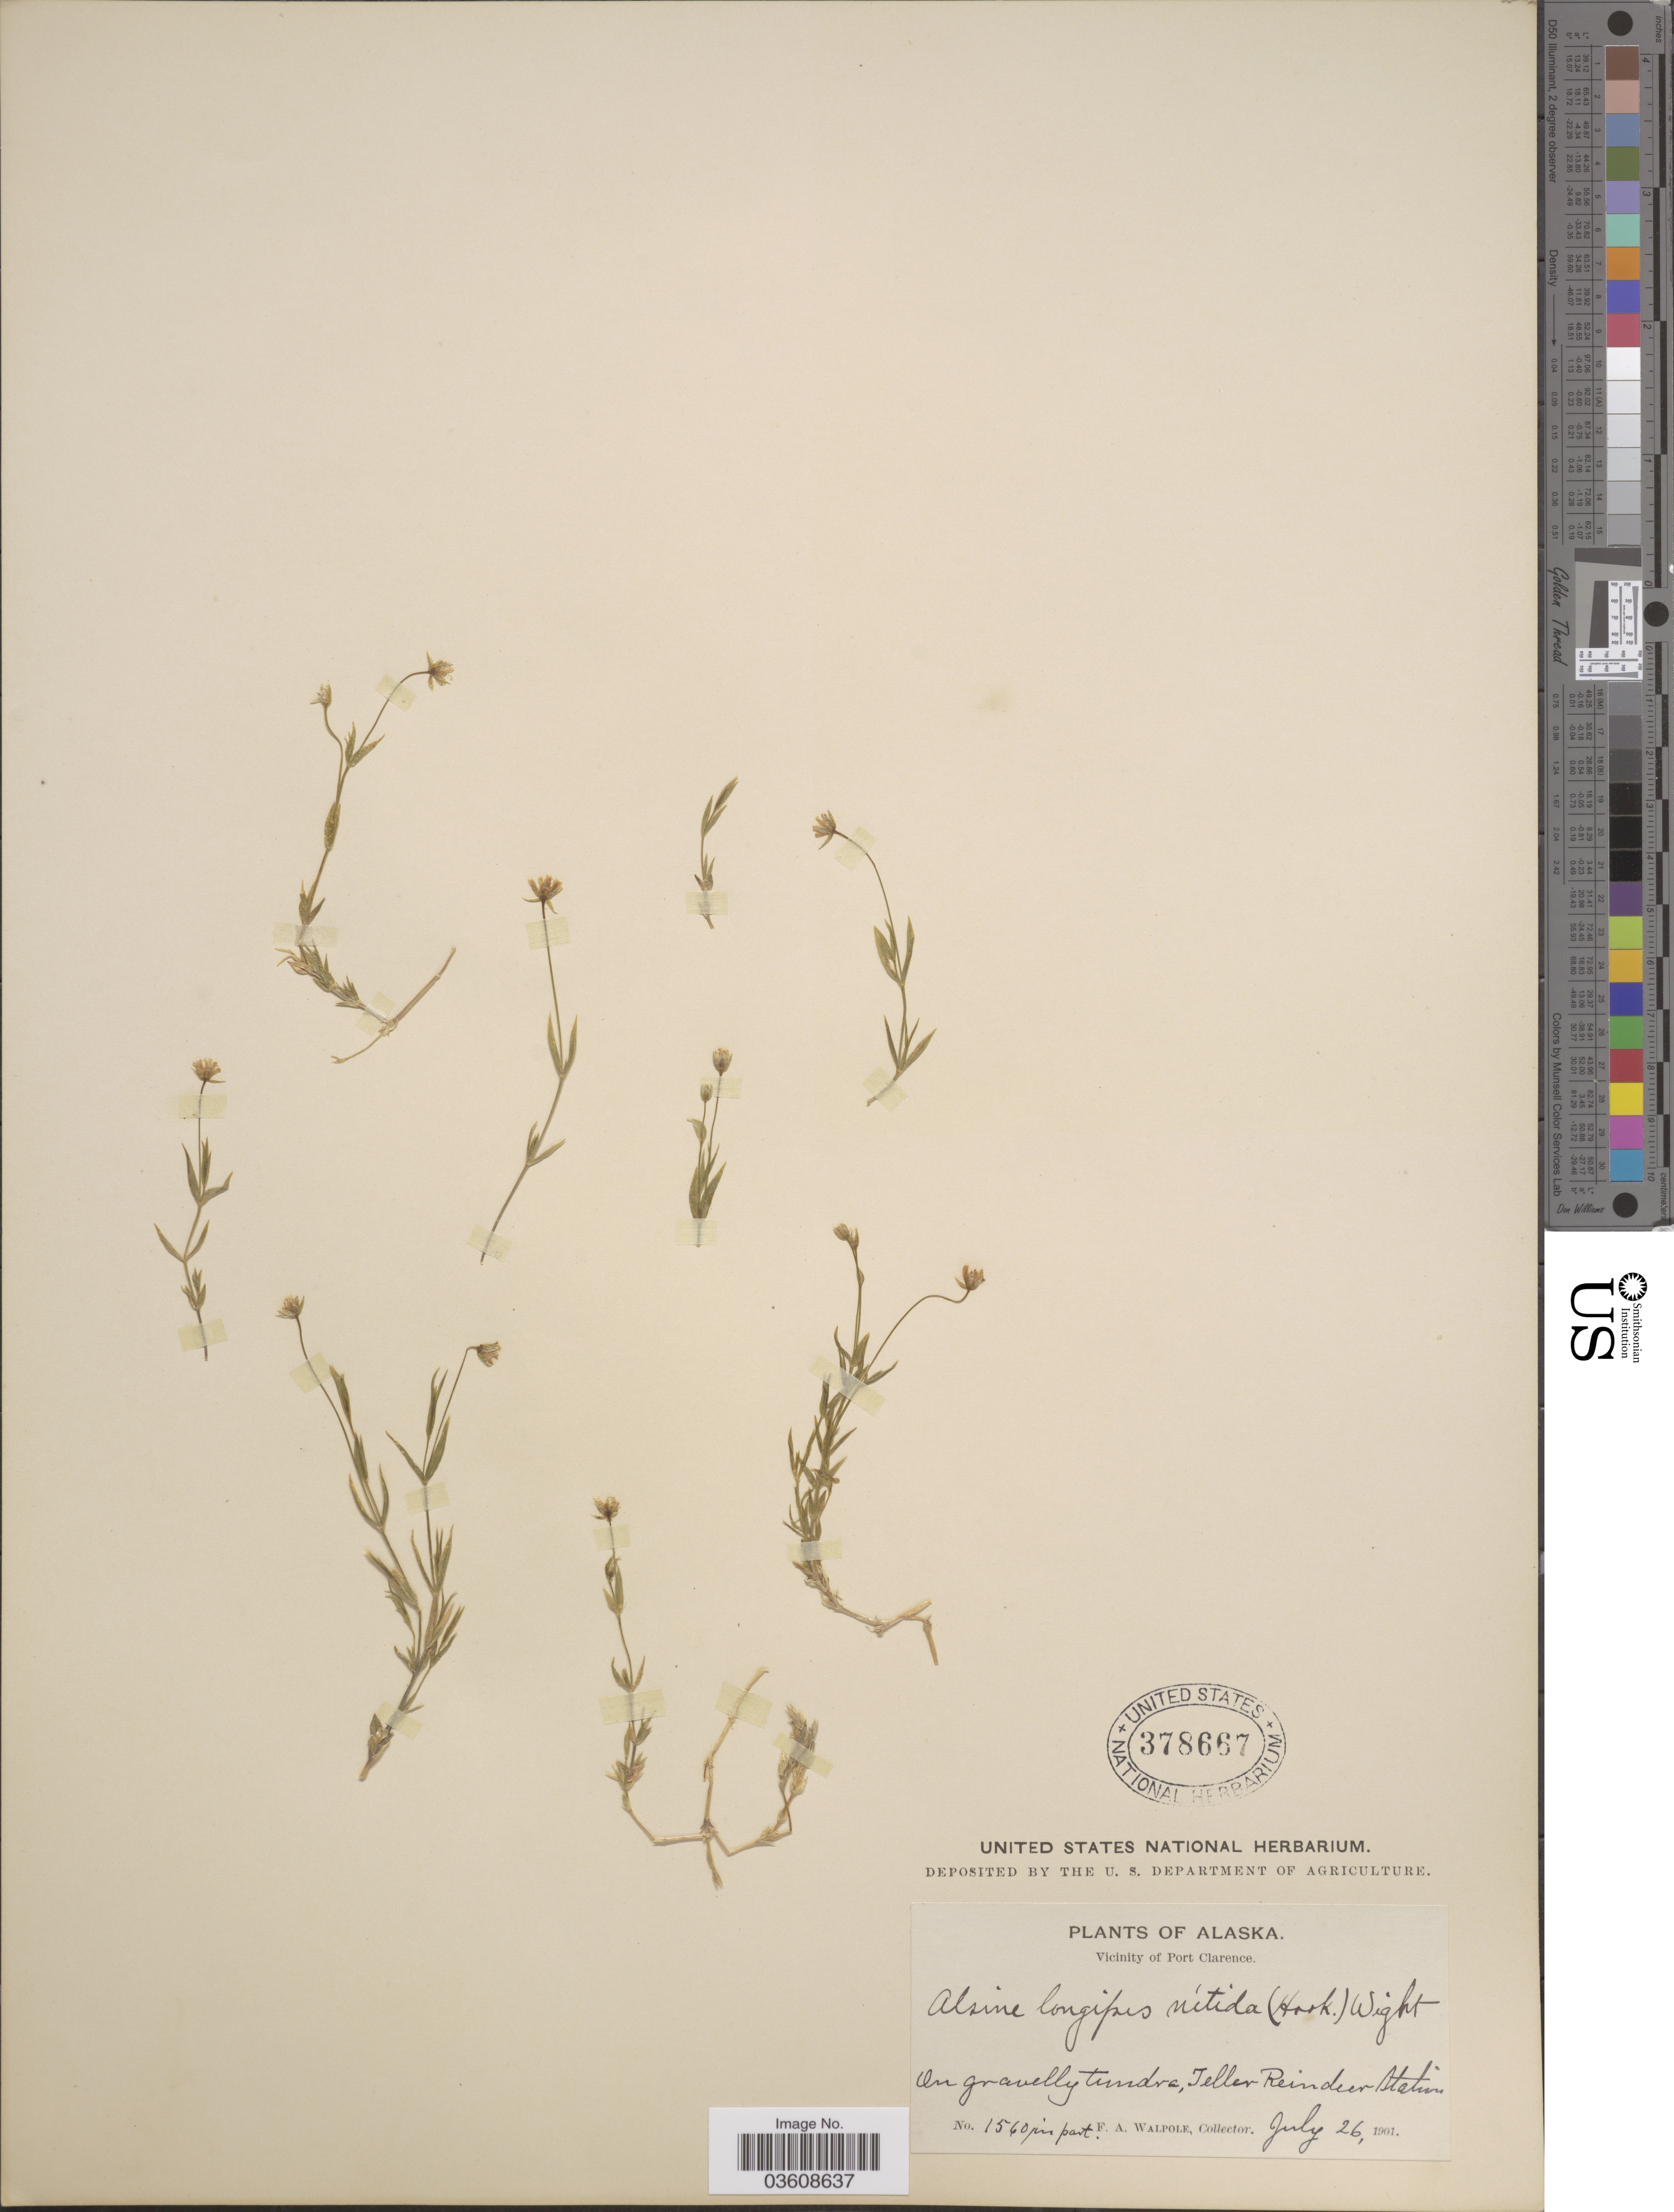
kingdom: Plantae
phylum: Tracheophyta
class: Magnoliopsida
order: Caryophyllales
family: Caryophyllaceae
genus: Stellaria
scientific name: Stellaria longipes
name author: Goldie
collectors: F. Walpole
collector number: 1560 in part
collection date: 1901-07-26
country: United States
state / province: Alaska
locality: Vicinity of Port Clarence. Teller Reindeer Station.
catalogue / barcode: US 378667